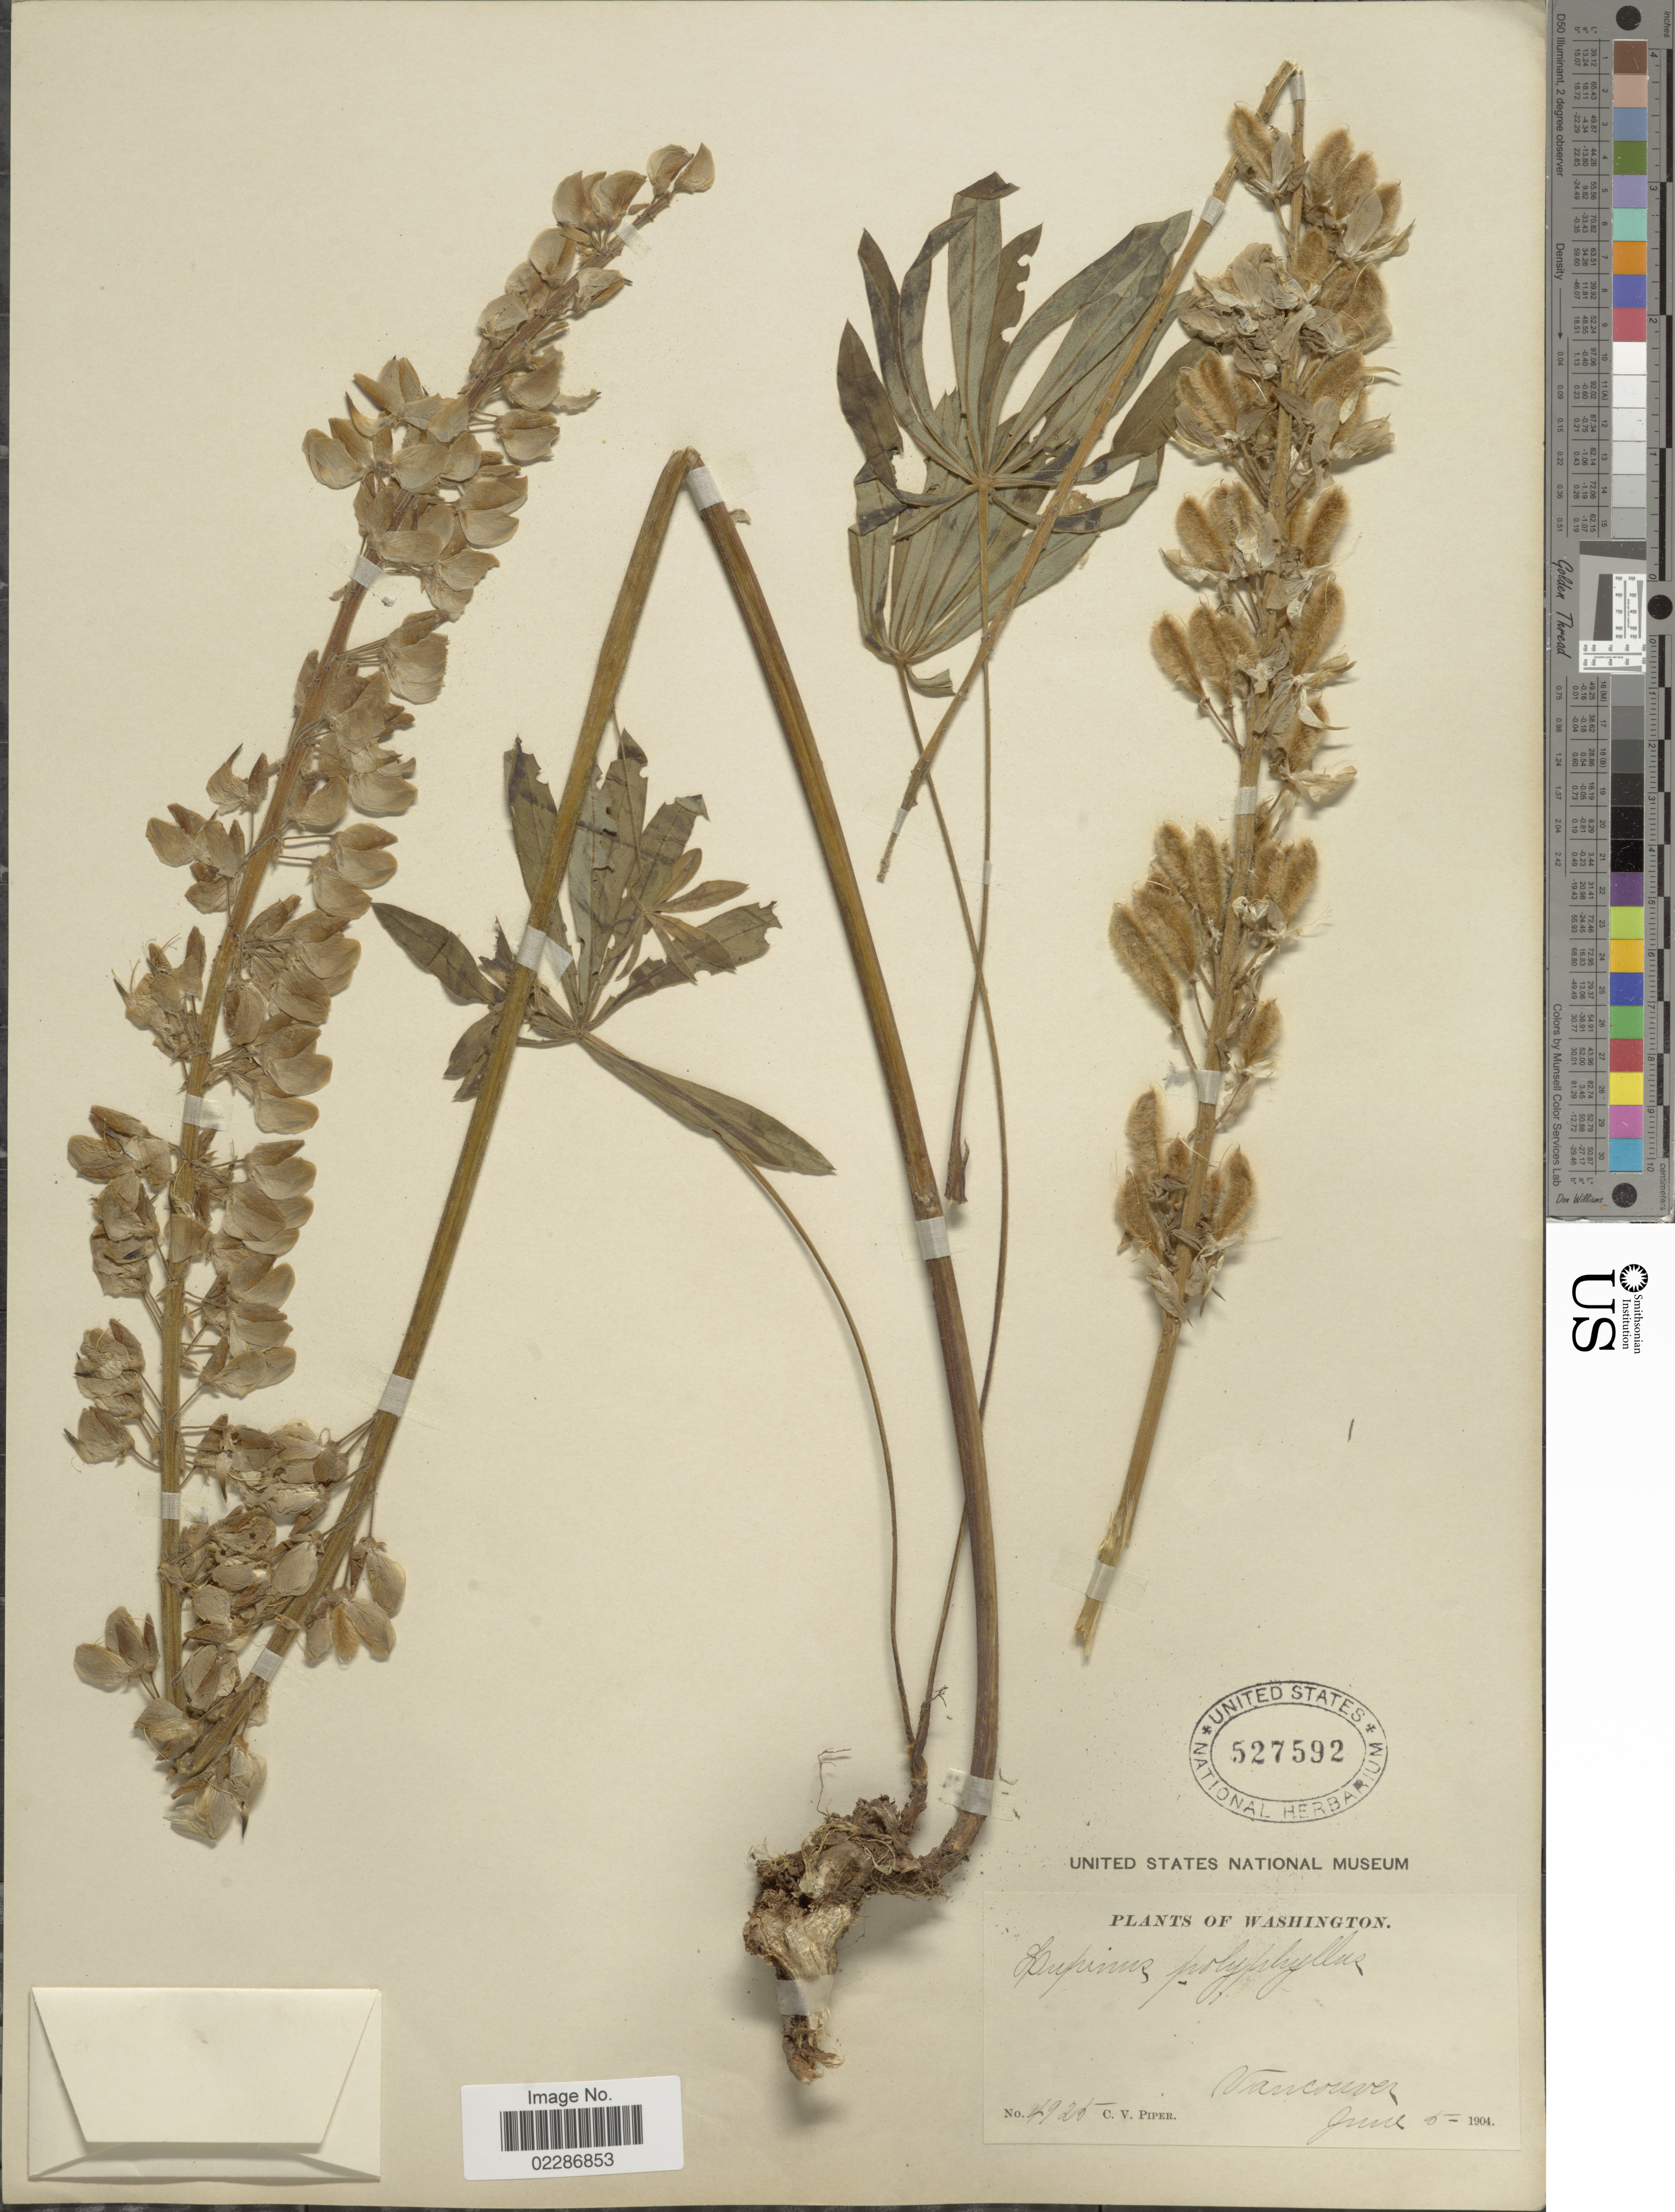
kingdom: Plantae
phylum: Tracheophyta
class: Magnoliopsida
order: Fabales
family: Fabaceae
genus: Lupinus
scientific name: Lupinus polyphyllus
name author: Lindl.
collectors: C. V. Piper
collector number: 4925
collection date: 1904-06-05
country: United States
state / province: Washington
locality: Vancouver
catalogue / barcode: US 527592